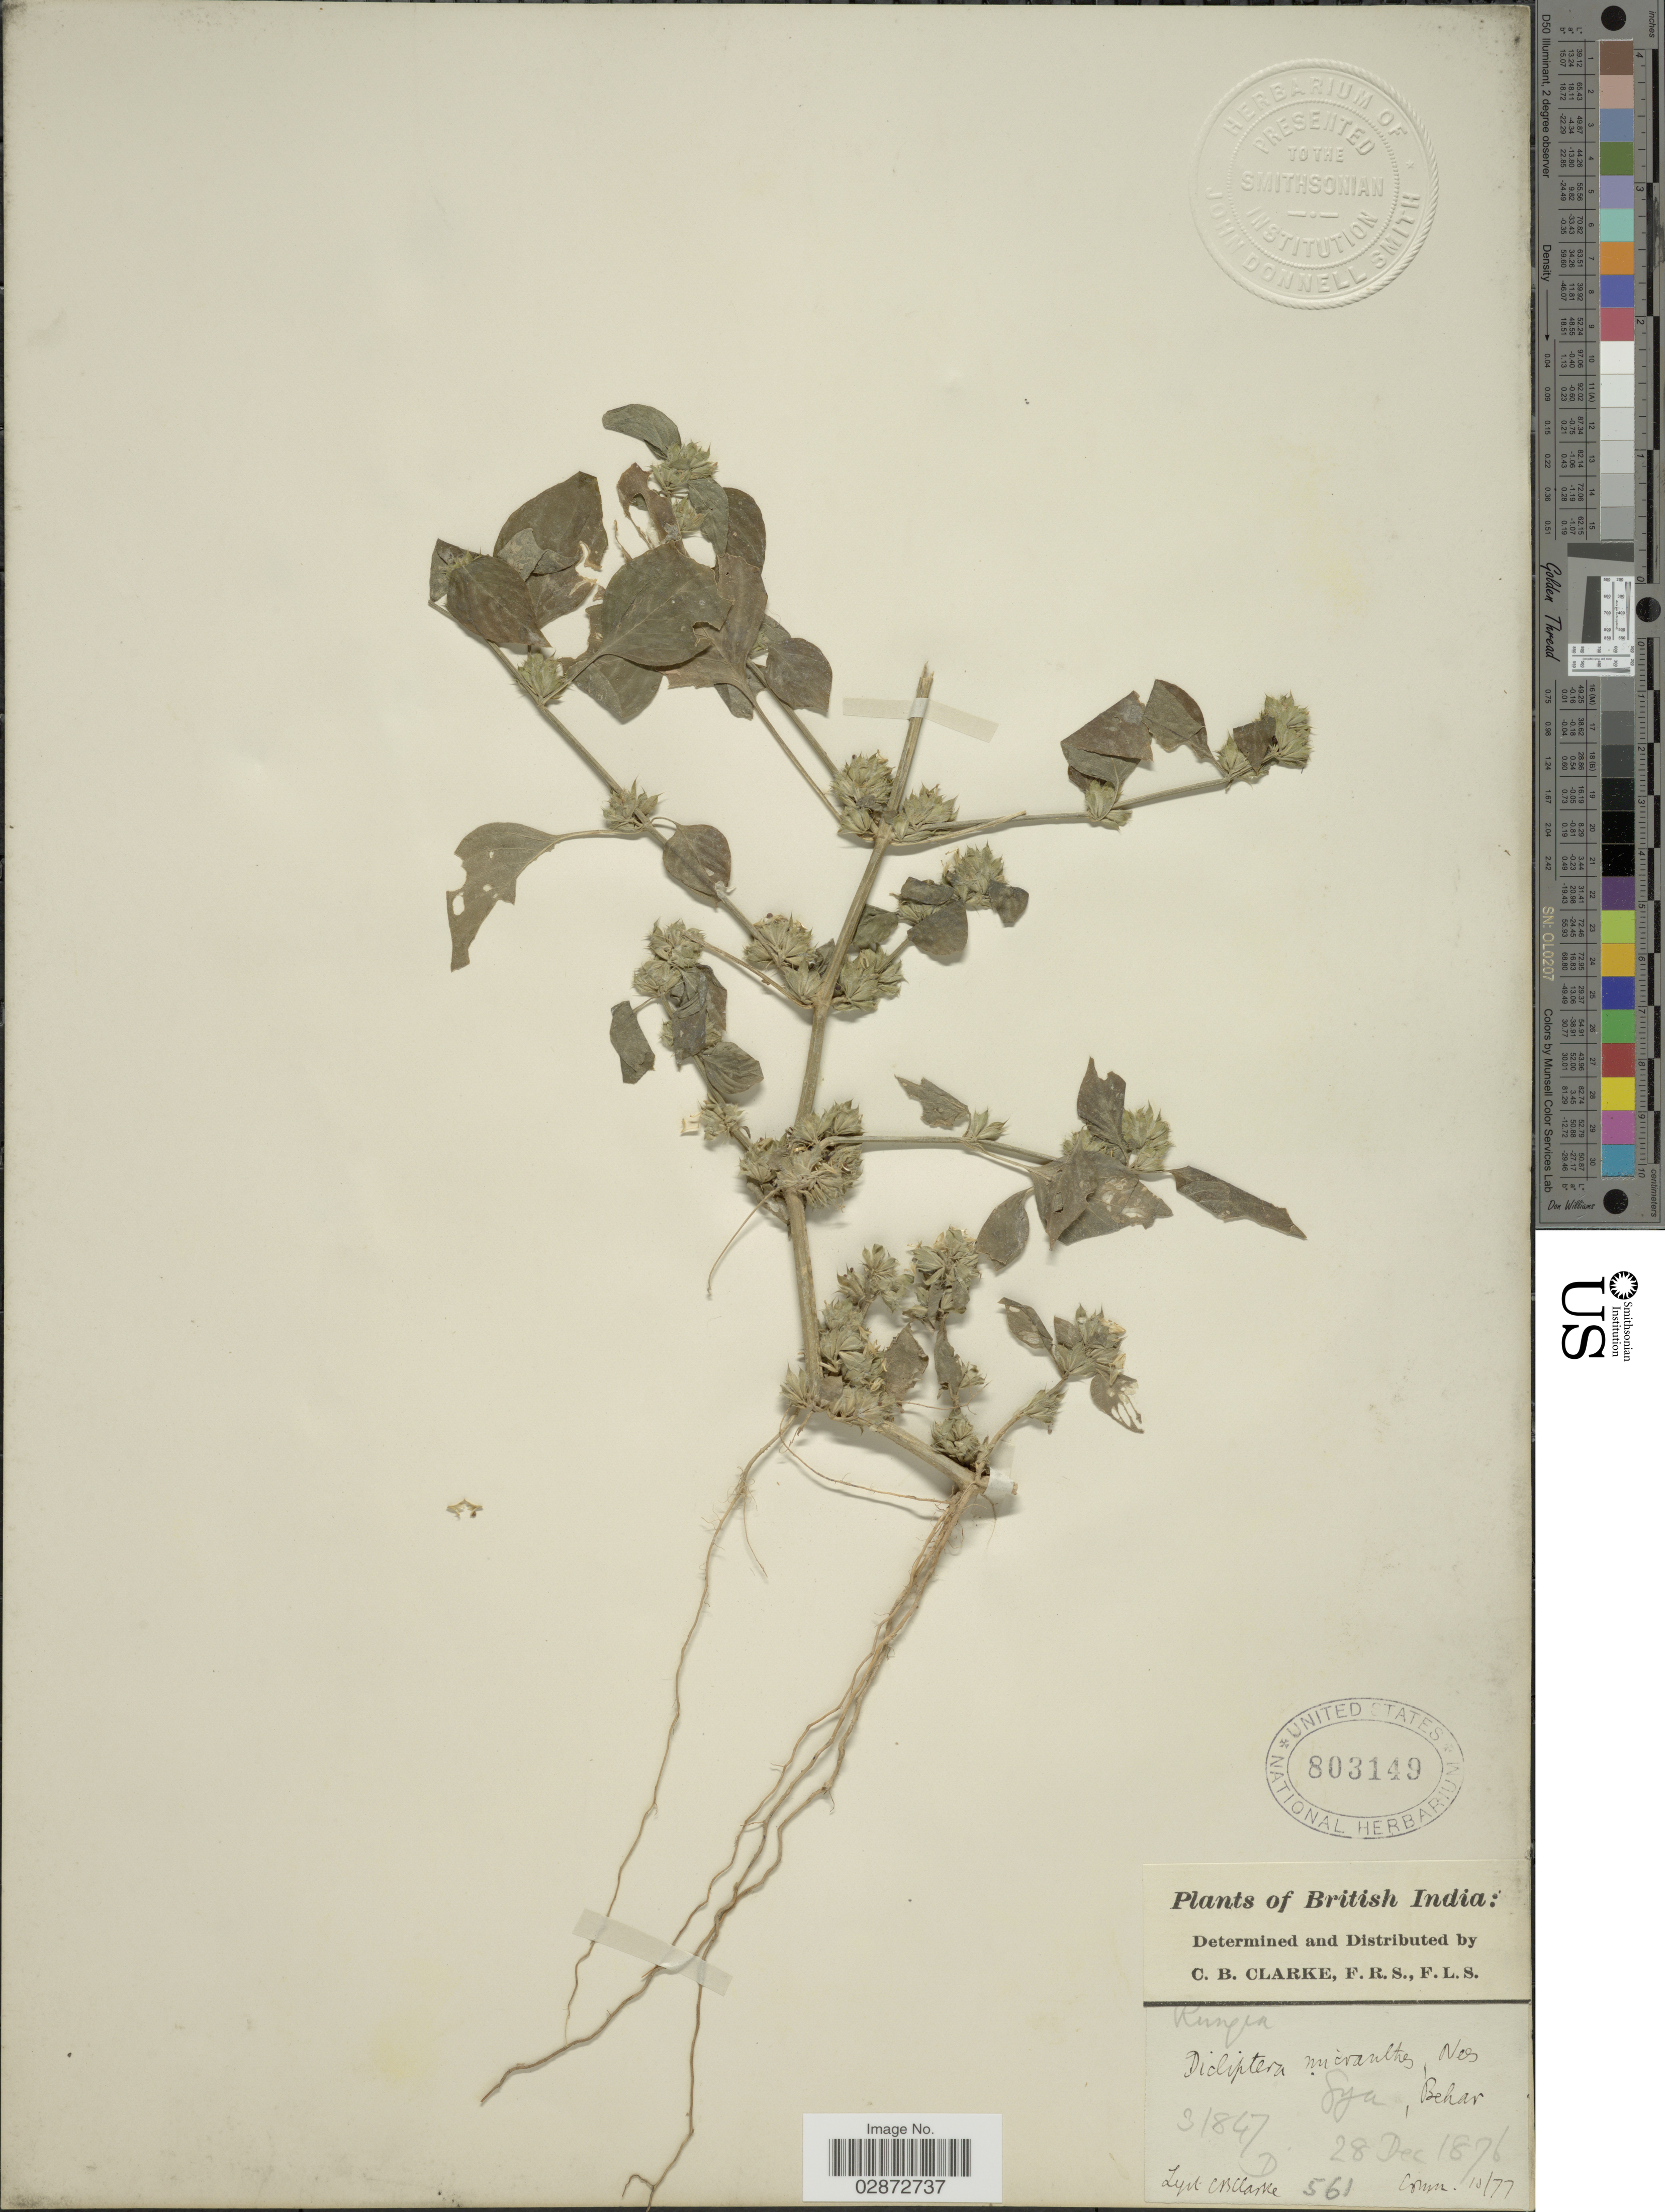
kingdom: Plantae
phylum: Tracheophyta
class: Magnoliopsida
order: Lamiales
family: Acanthaceae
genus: Dicliptera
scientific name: Dicliptera micranthes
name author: Nees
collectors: C. B. Clarke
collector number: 31847 D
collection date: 1876-12-28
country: India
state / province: Bihar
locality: British India. Gya, Behar.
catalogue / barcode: US 803149